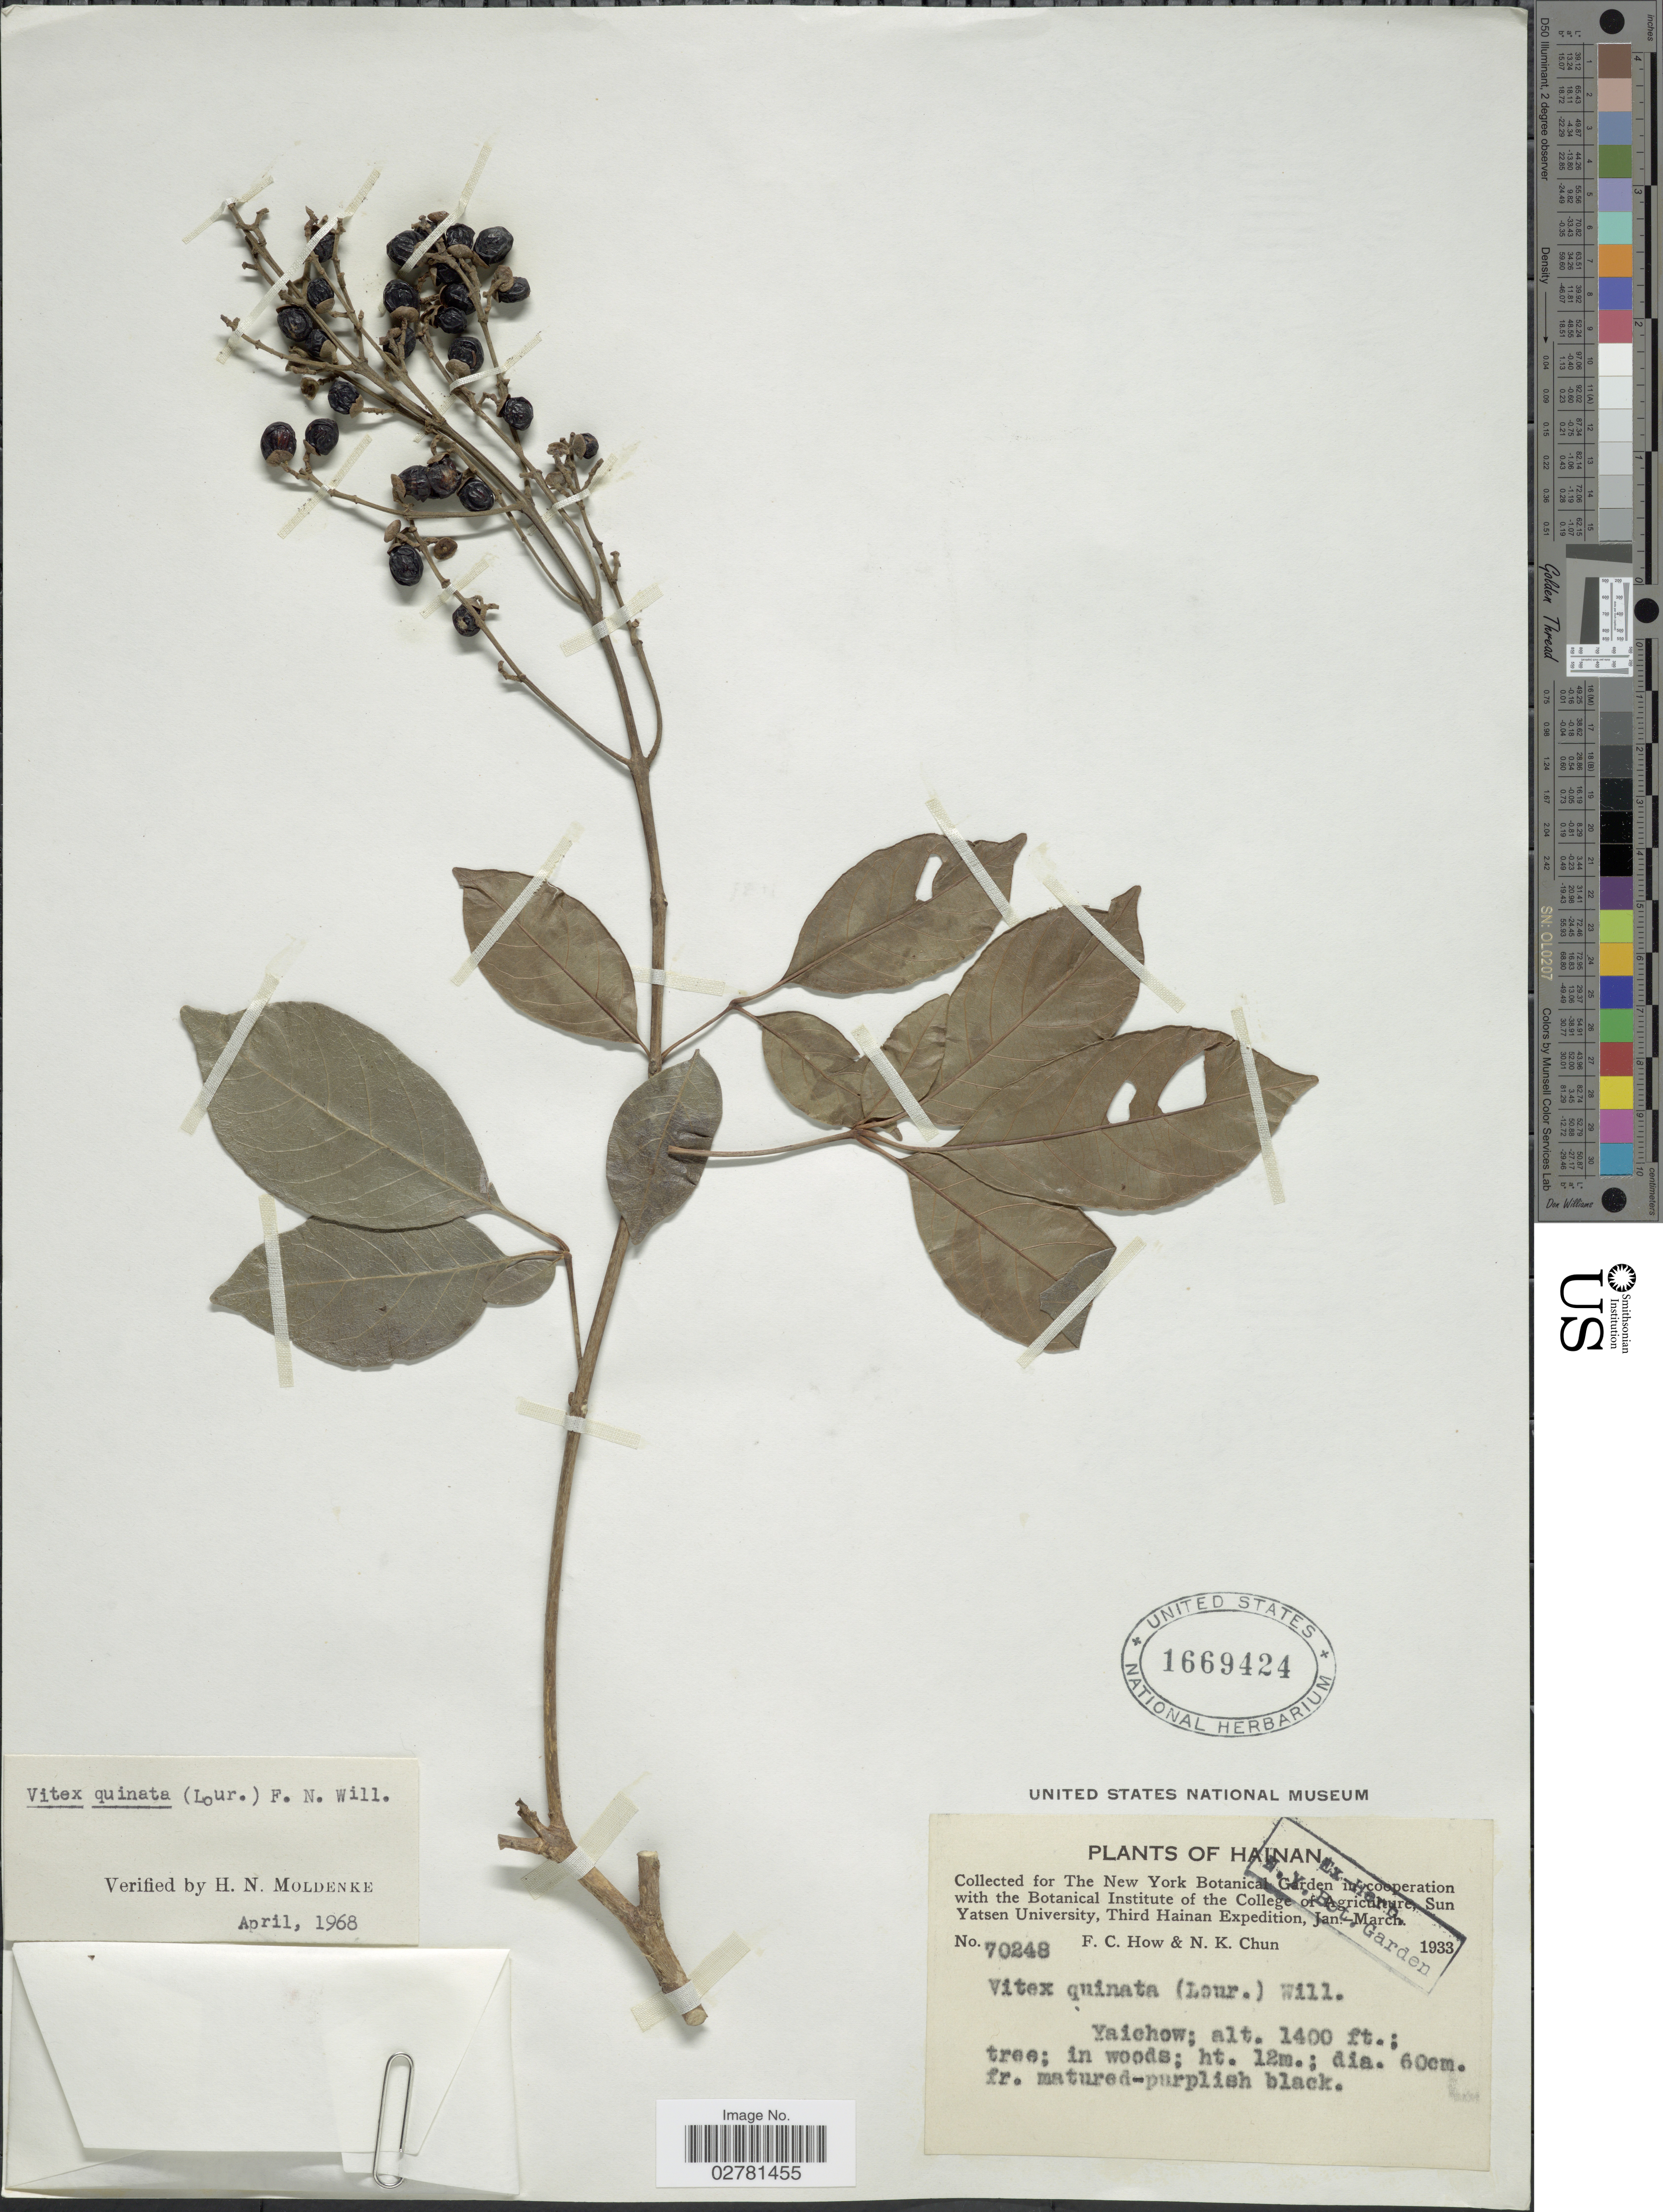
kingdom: Plantae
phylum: Tracheophyta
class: Magnoliopsida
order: Lamiales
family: Lamiaceae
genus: Vitex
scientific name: Vitex quinata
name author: (Lour.) F.N. Williams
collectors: F. C. How & N. K. Chun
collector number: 70248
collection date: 1933-01/1933-03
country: China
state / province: Hainan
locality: Yaichow.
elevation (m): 427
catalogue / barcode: US 1669424